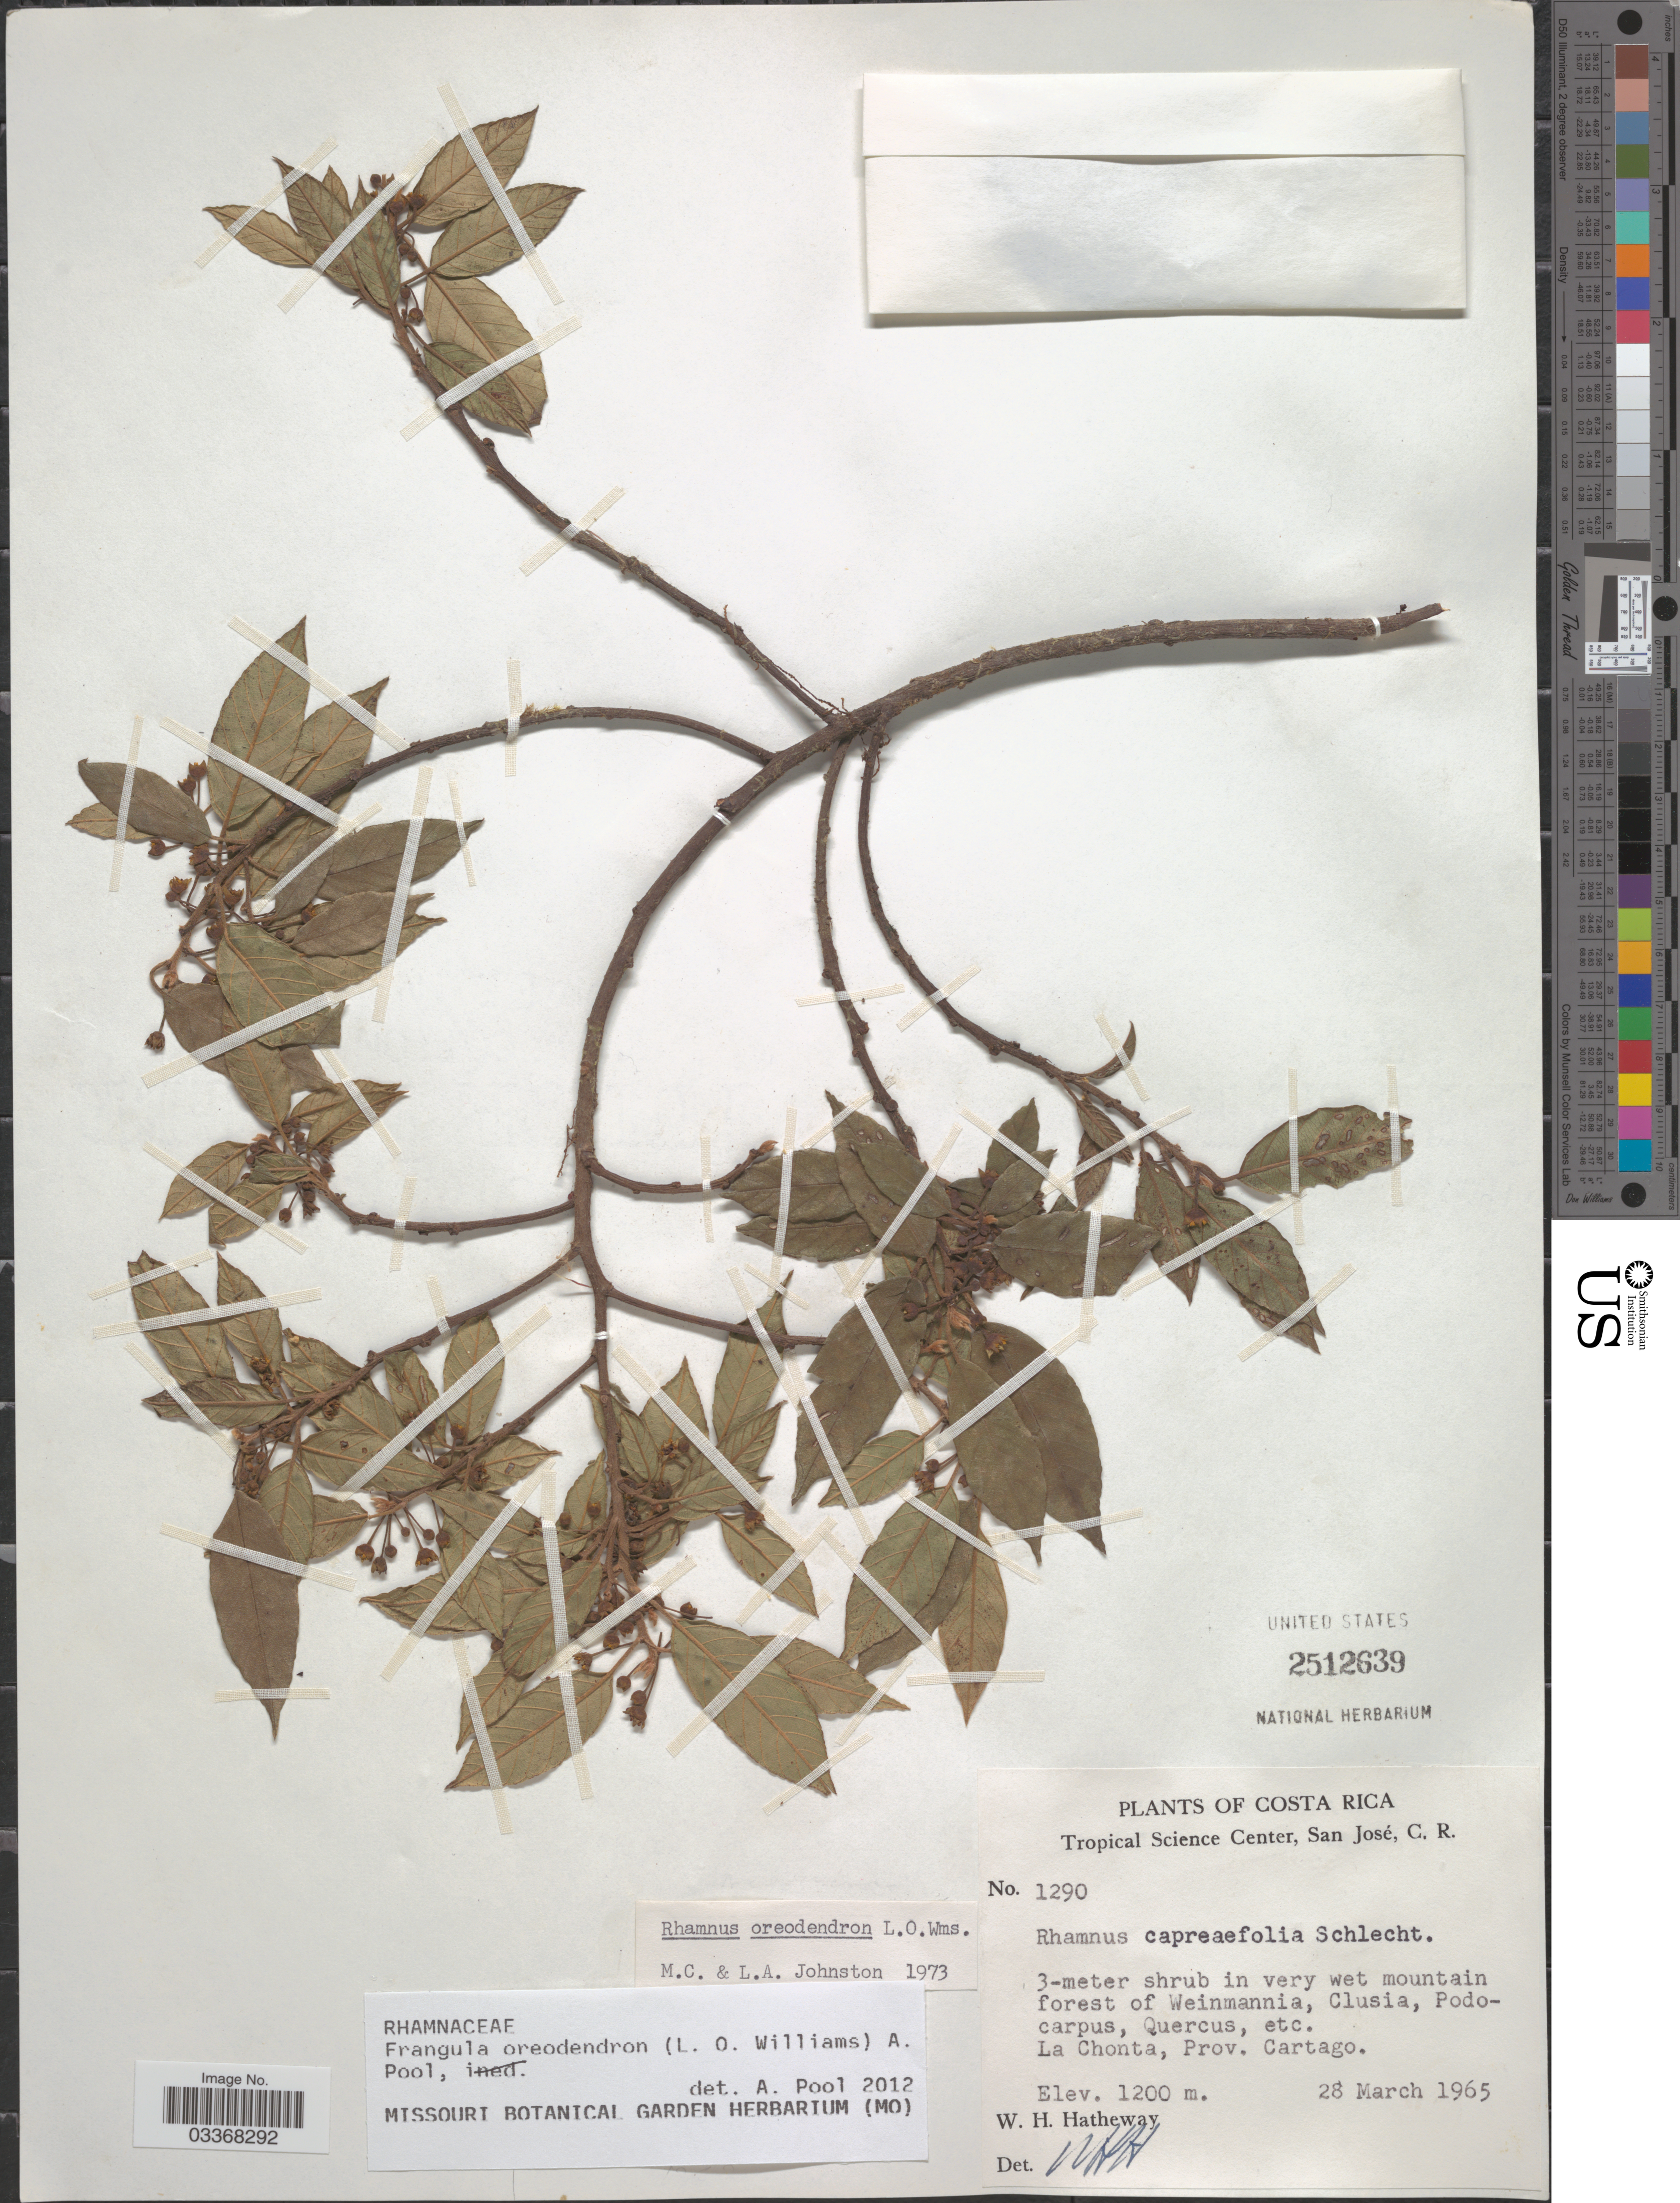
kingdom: Plantae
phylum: Tracheophyta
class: Magnoliopsida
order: Rosales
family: Rhamnaceae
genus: Frangula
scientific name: Frangula oreodendron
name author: (L.O. Williams) A. Pool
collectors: W. H. Hatheway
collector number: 1290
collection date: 1965-03-28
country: Costa Rica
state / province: Cartago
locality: La Chonta.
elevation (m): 1200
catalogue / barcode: US 2512639